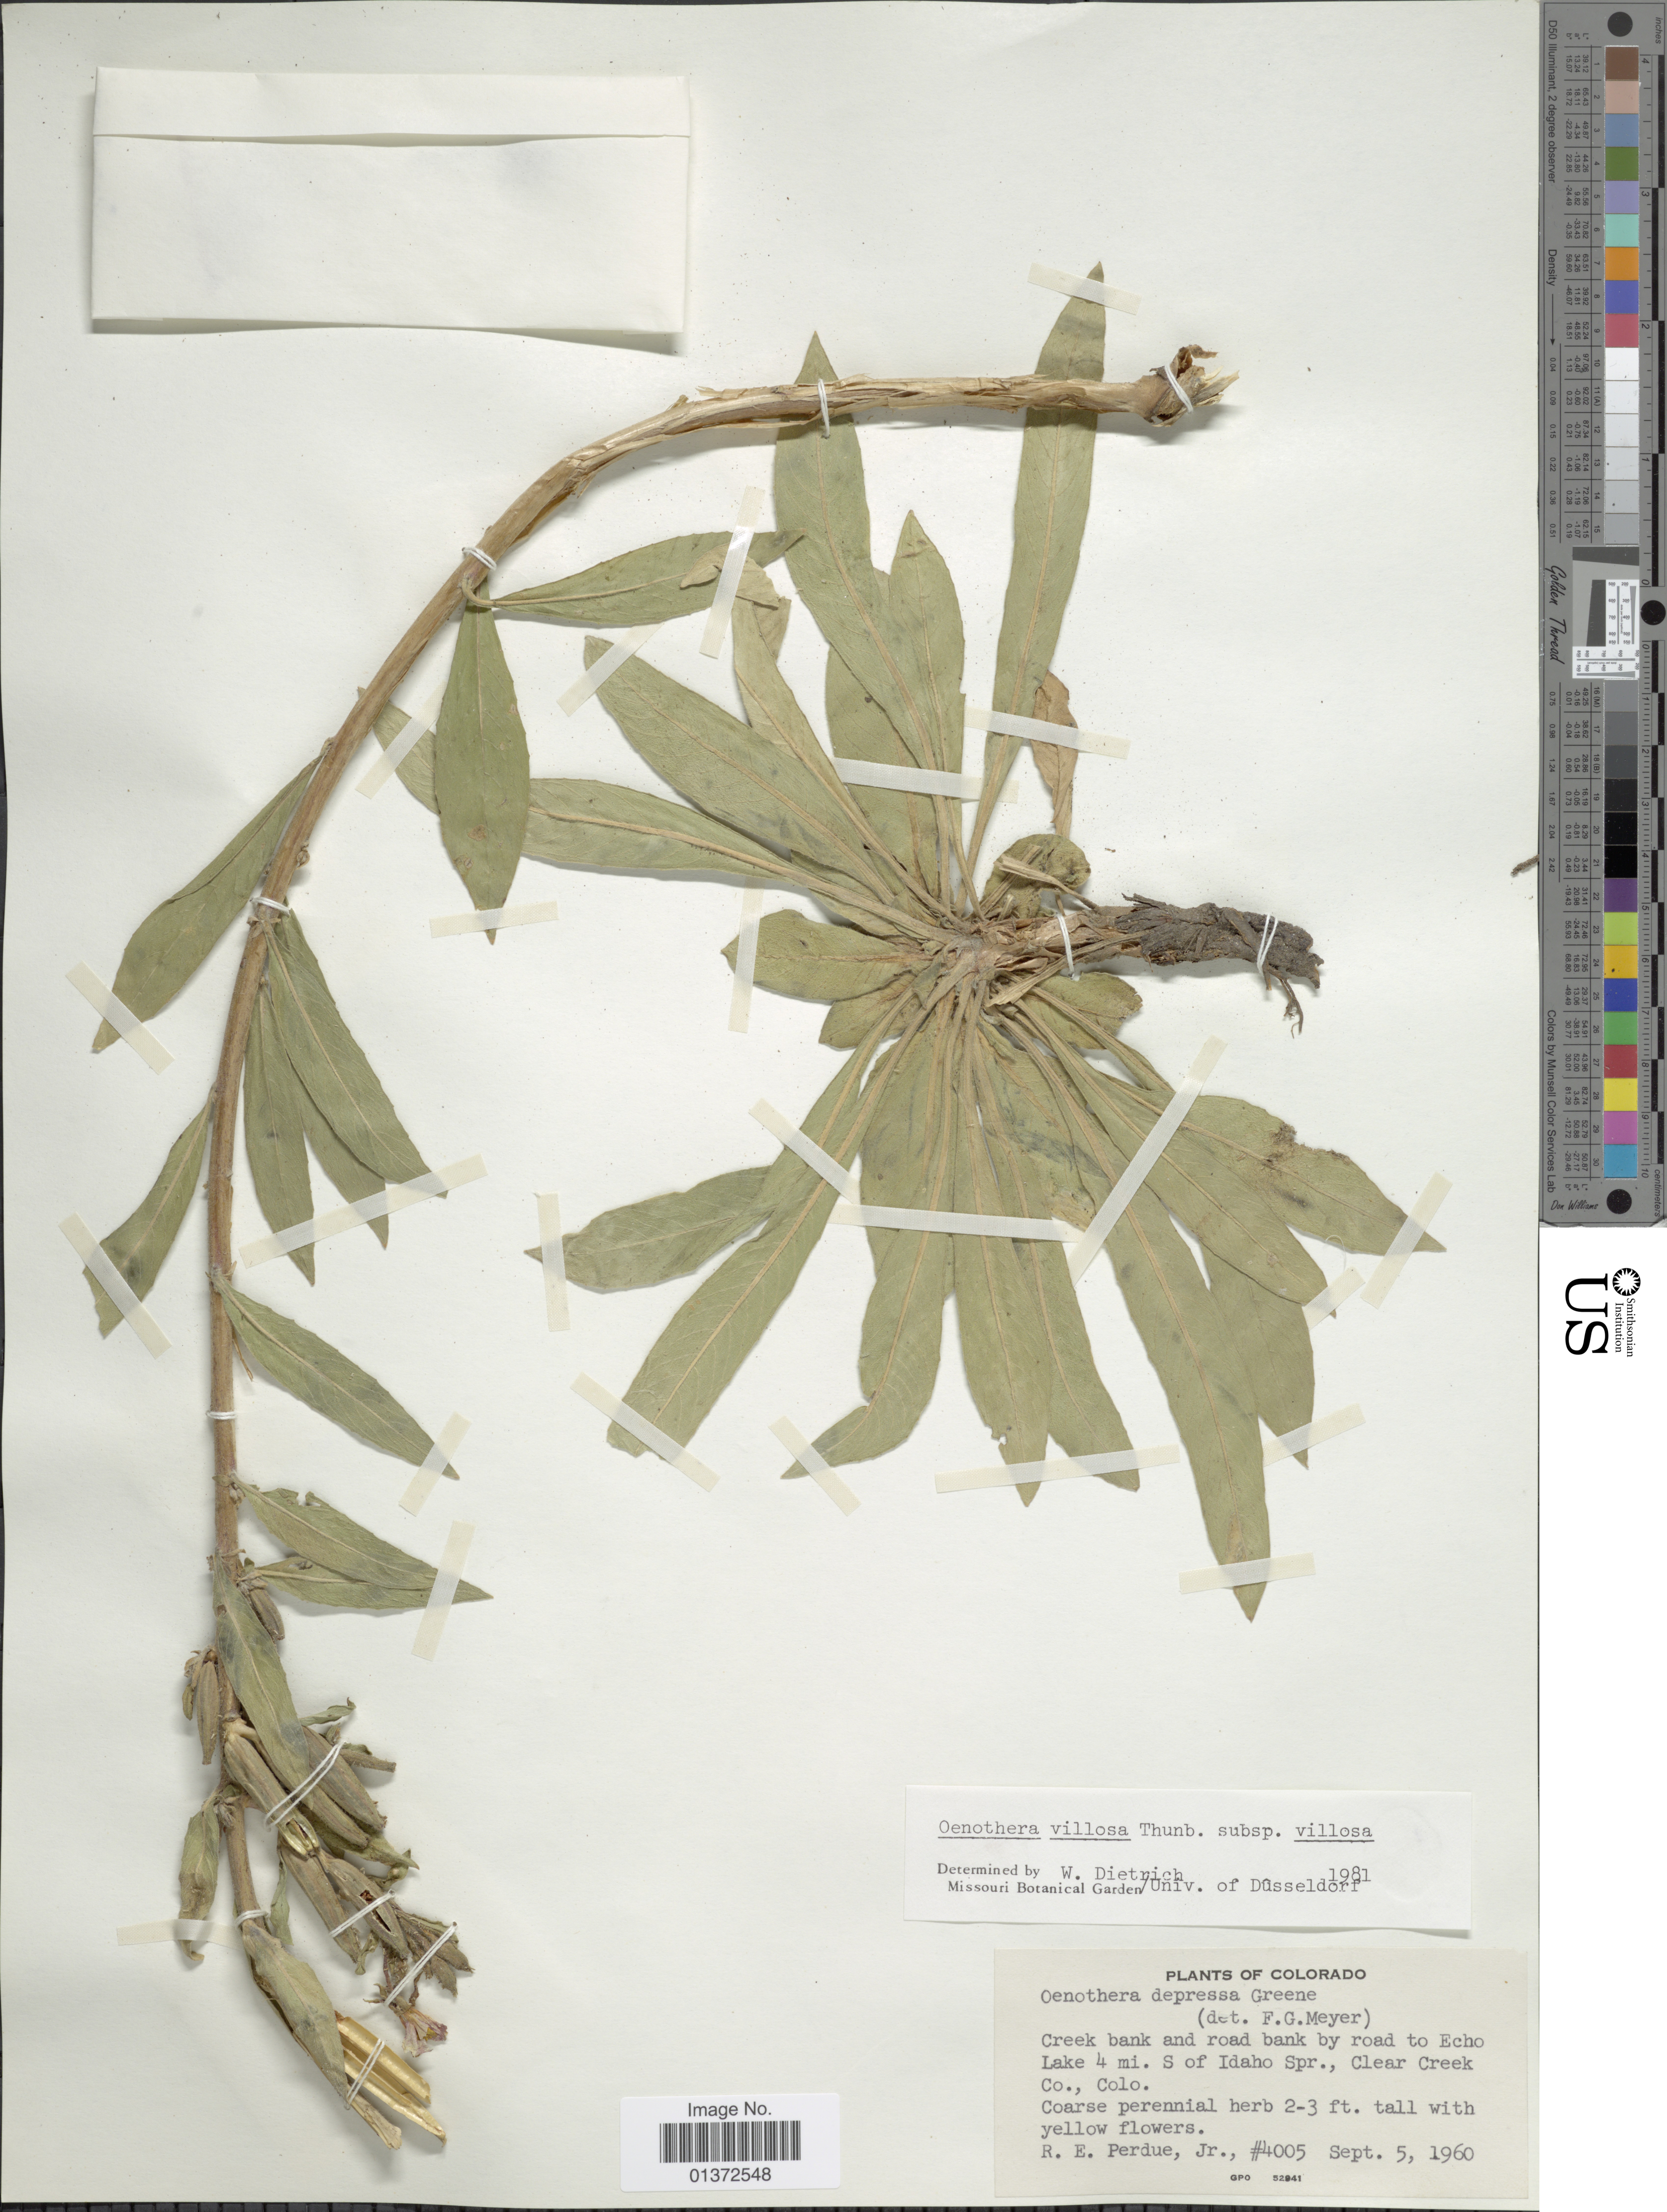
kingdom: Plantae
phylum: Tracheophyta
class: Magnoliopsida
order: Myrtales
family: Onagraceae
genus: Oenothera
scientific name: Oenothera villosa subsp. villosa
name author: Thunb.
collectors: R. E. Perdue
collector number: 4005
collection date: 1960-09-05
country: United States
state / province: Colorado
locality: Creek bank and road bank by road to Echo Lake 4 mi. S of Idaho Spr., Clear Creek Co.